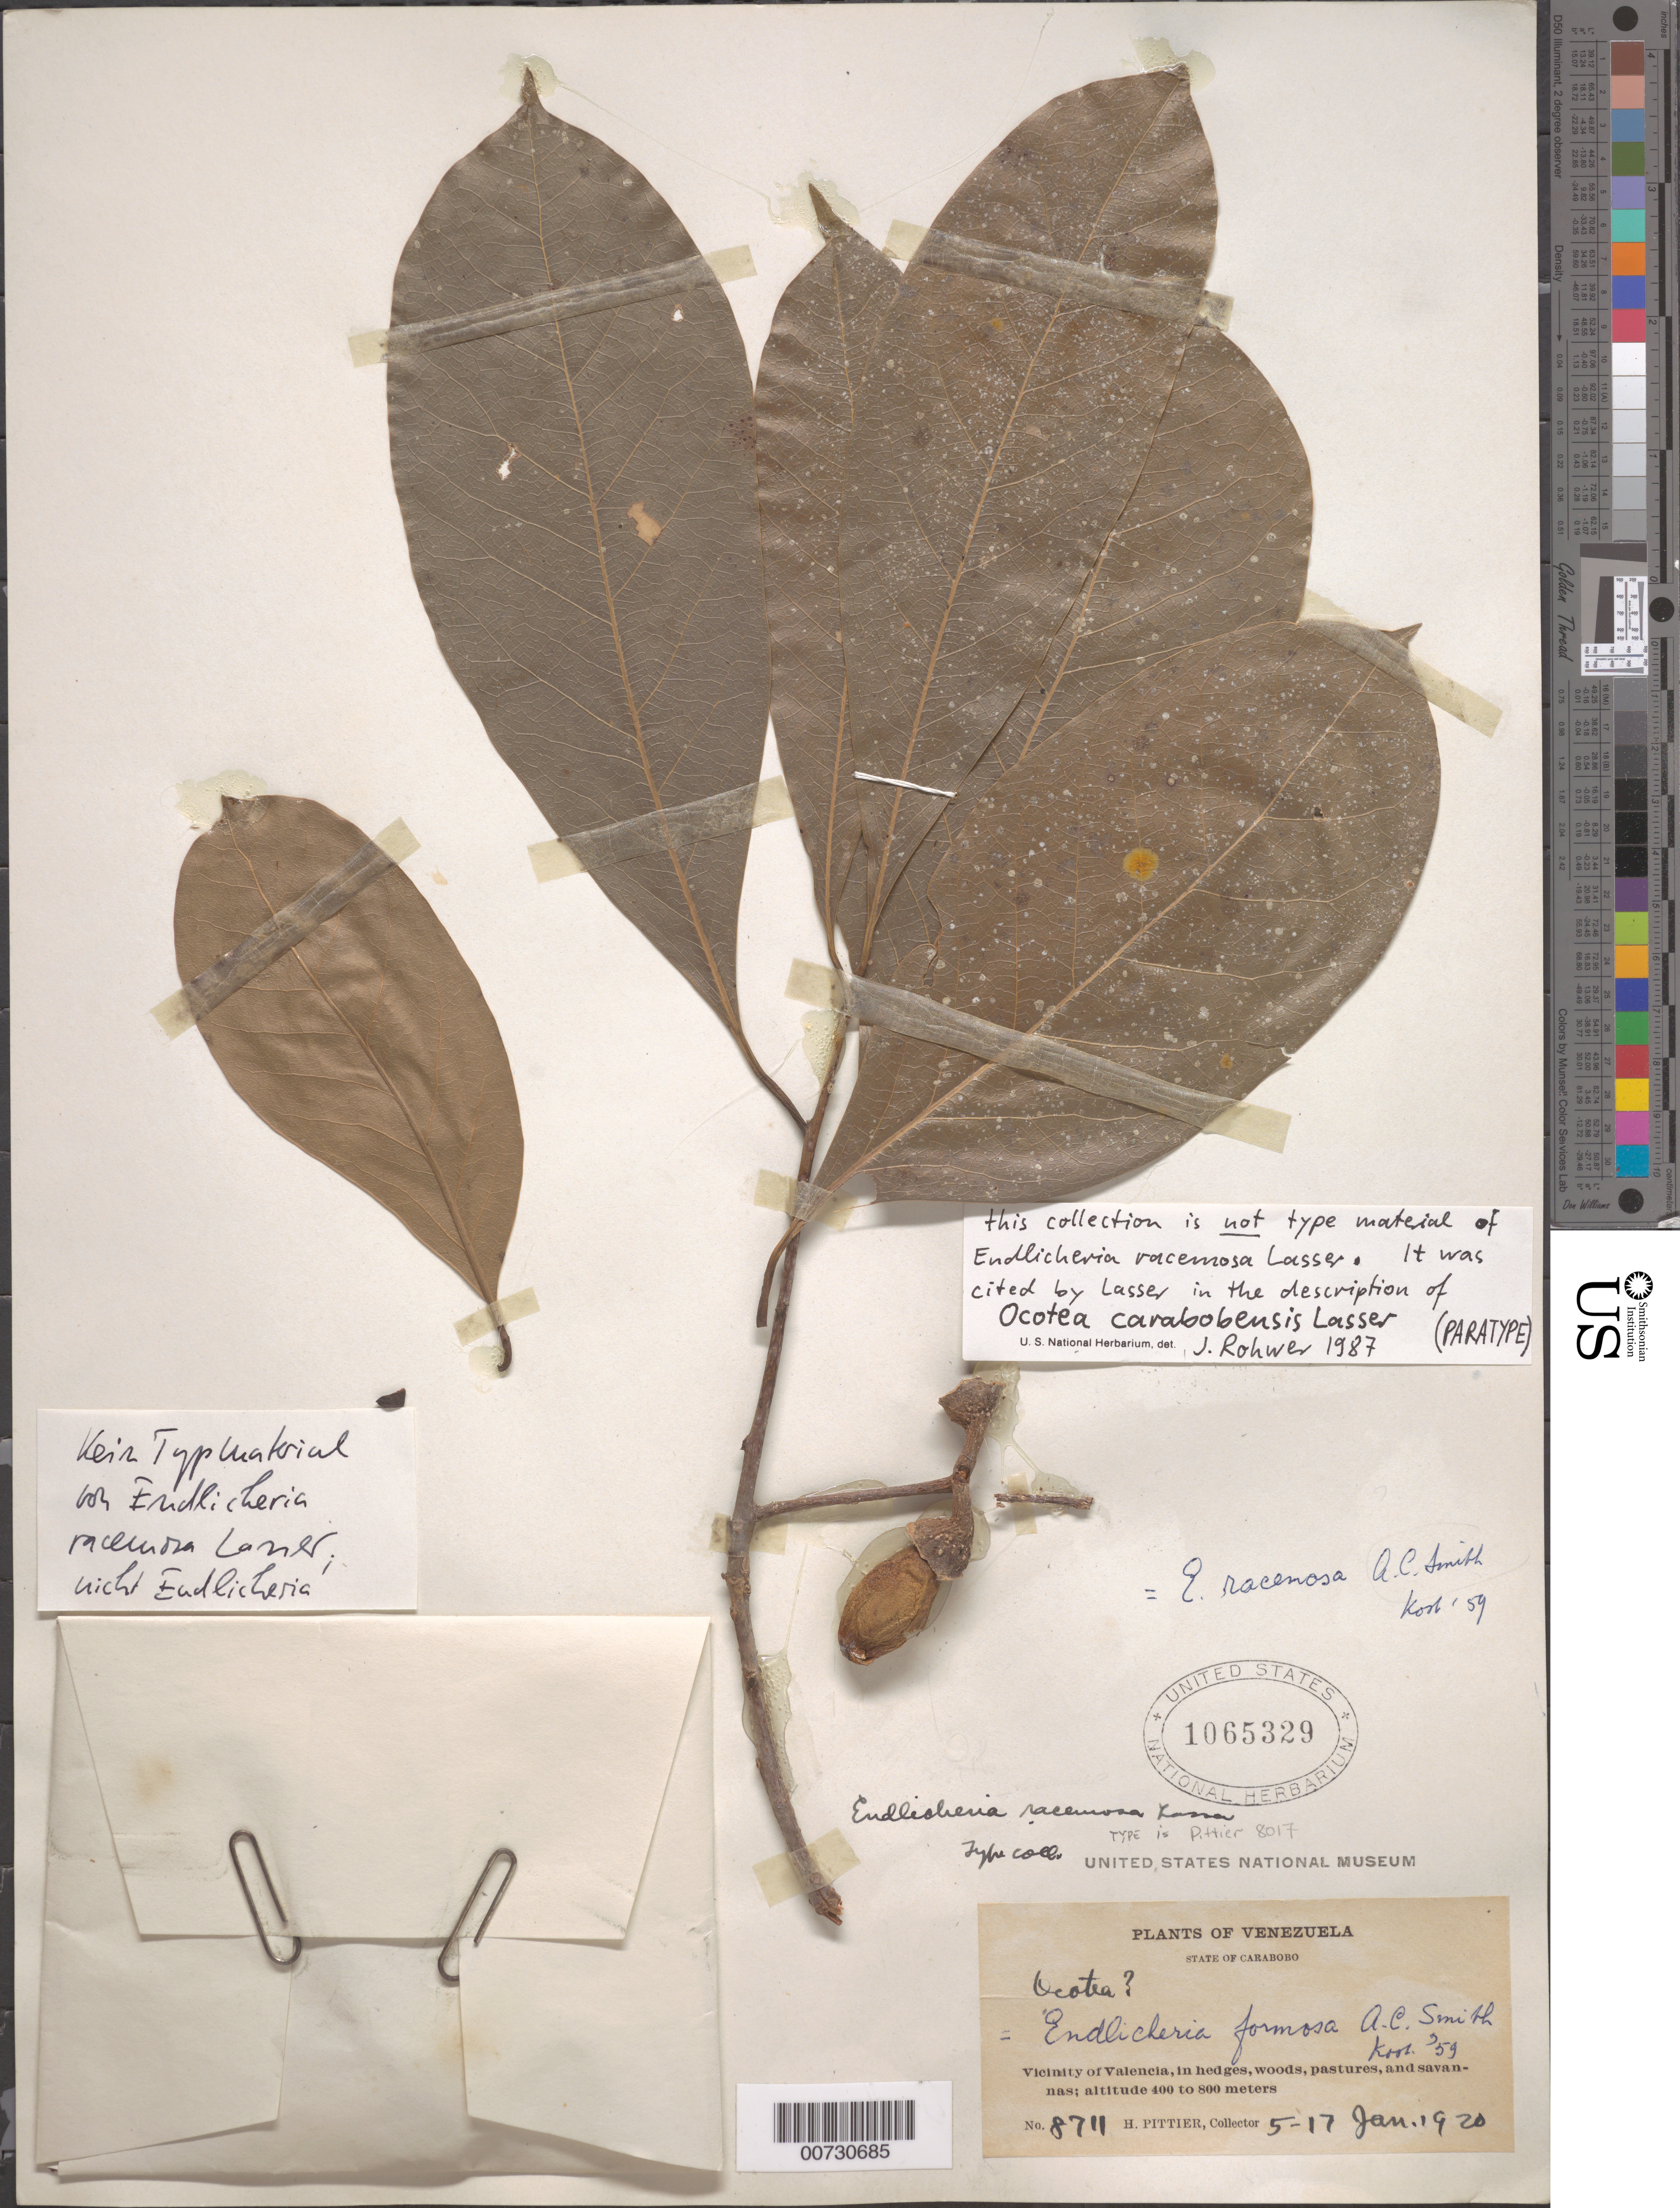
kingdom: Plantae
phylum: Tracheophyta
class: Magnoliopsida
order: Laurales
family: Lauraceae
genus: Ocotea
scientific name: Ocotea carabobensis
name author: Lasser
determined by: Rohwer, J. G.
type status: Paratype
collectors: H. F. Pittier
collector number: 8711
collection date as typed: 05 Jan 1920 to 17 Jan 1920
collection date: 1920-01-05/1920-01-17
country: Venezuela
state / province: Carabobo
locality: Vicinity of Valencia.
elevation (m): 400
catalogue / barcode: US 1065329